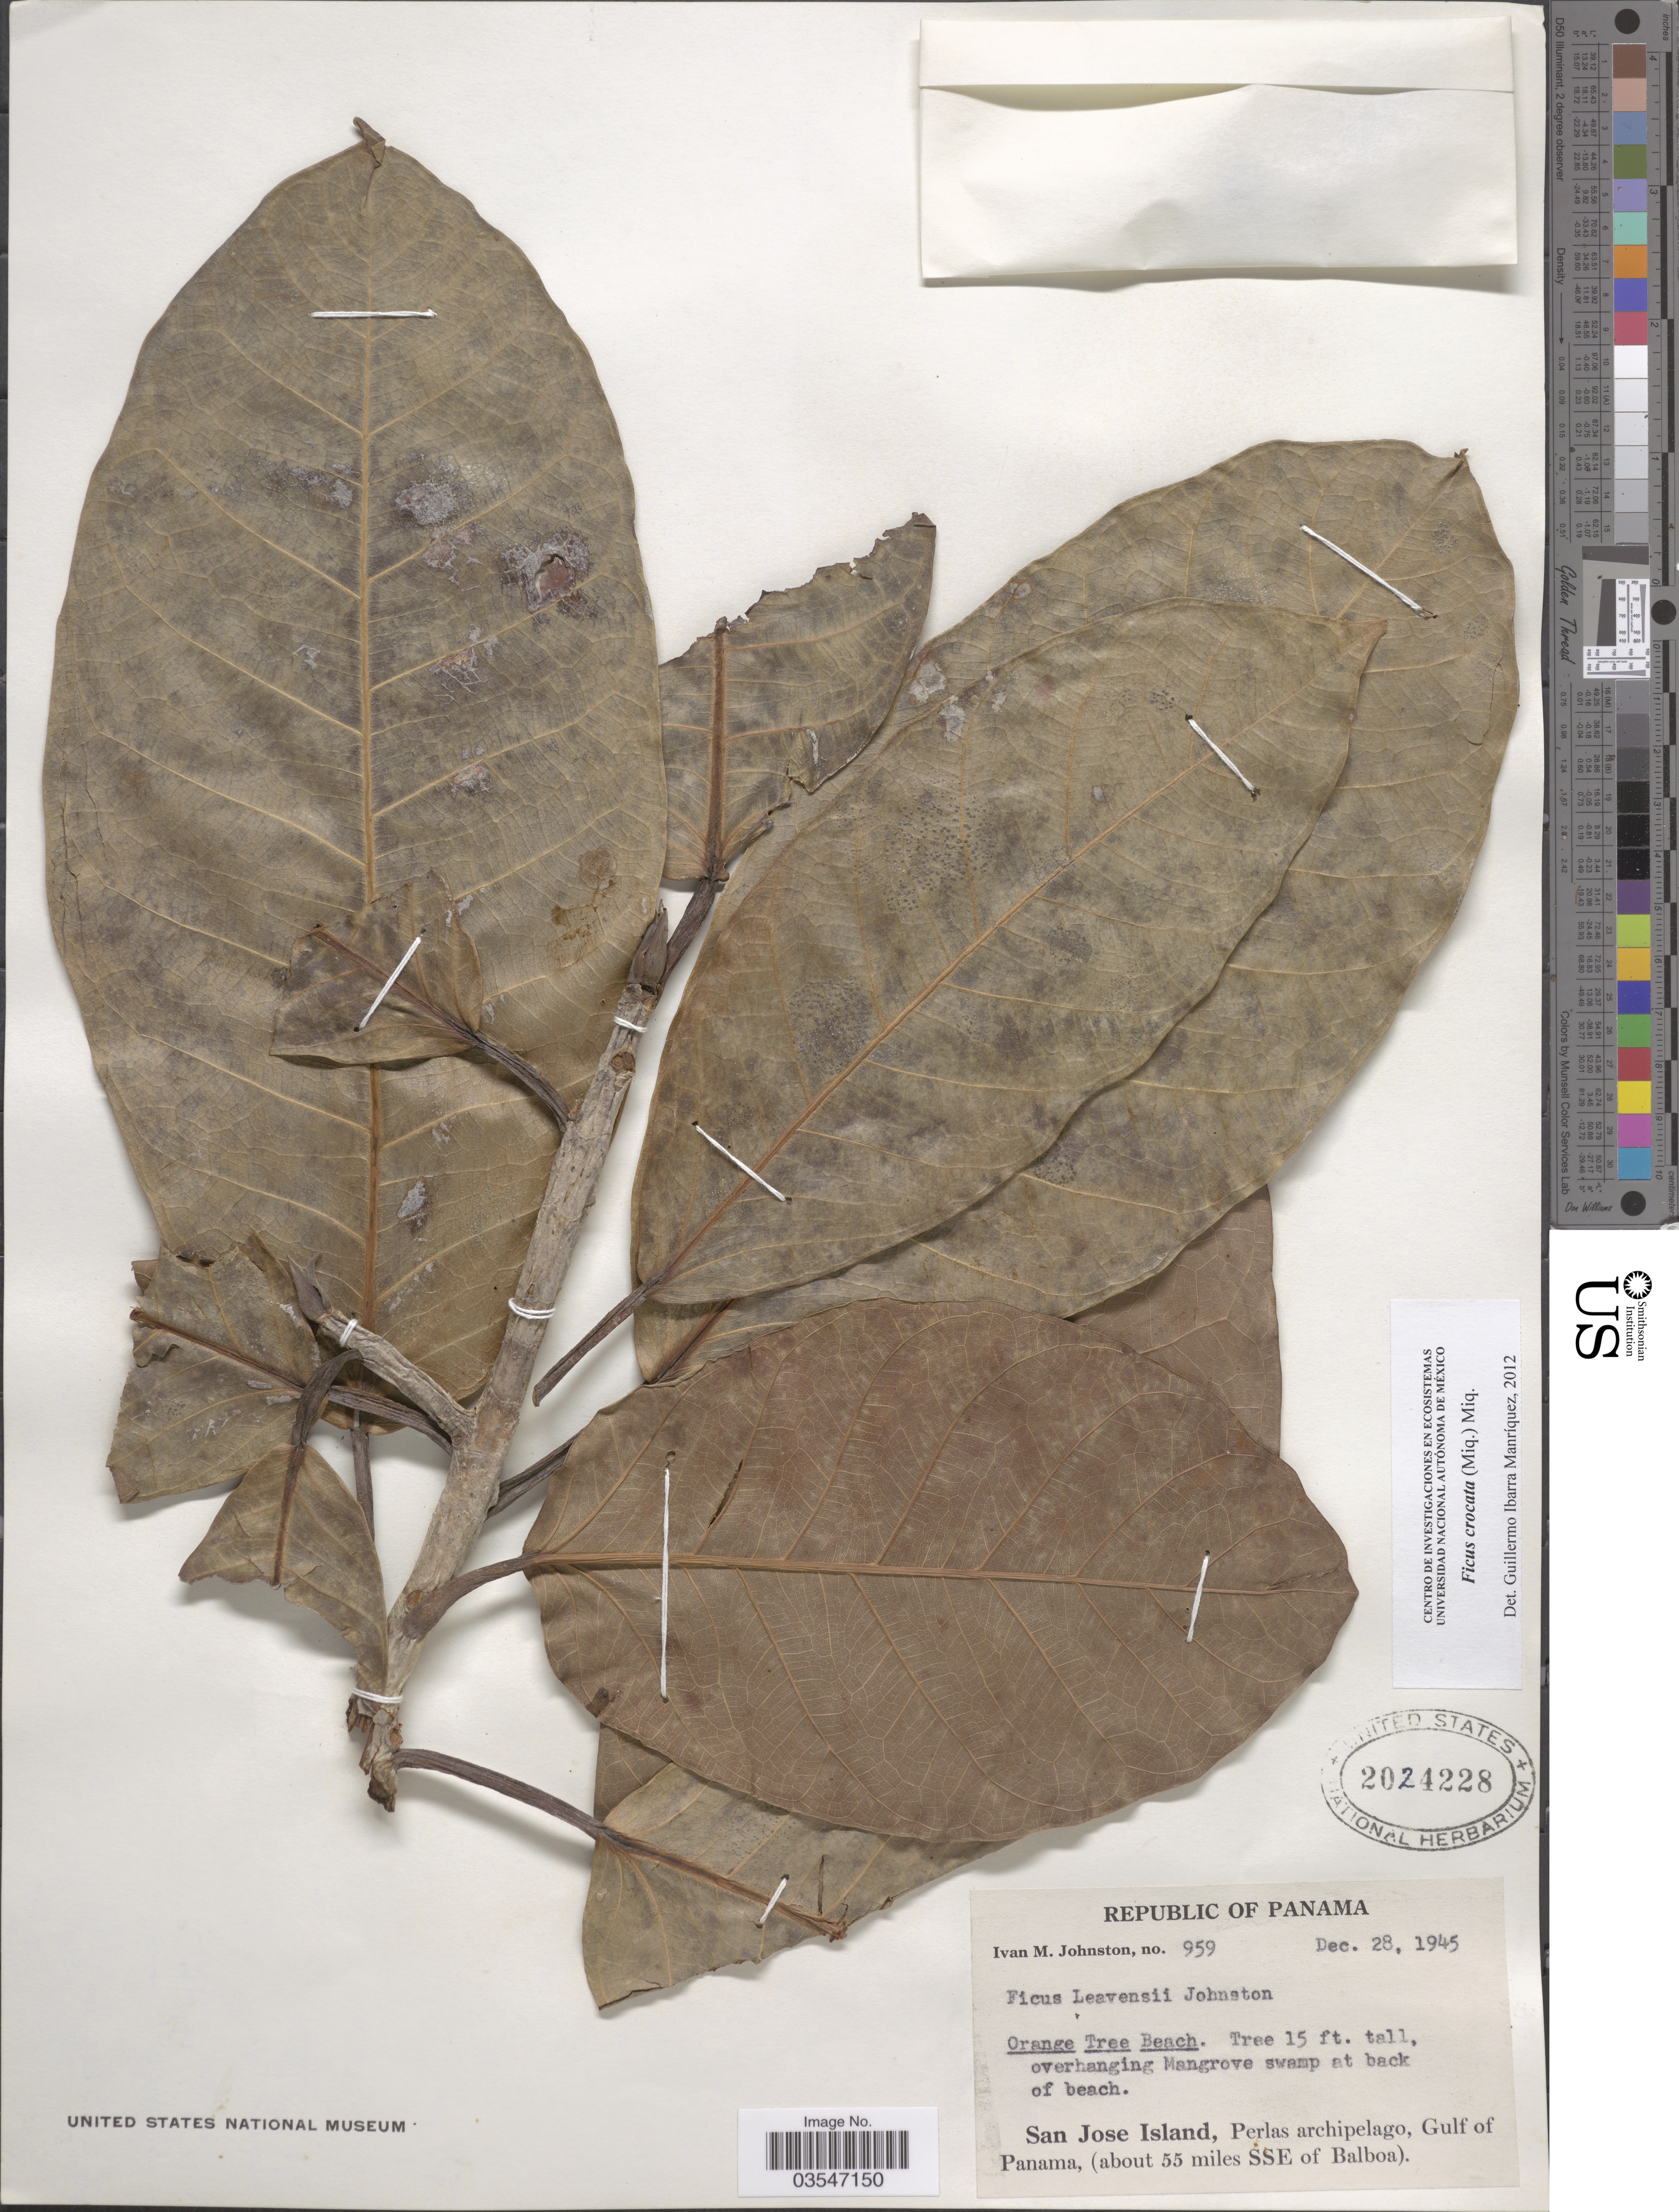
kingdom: Plantae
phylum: Tracheophyta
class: Magnoliopsida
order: Rosales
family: Moraceae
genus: Ficus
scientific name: Ficus crocata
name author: (Miq.) Miq.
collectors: I.M. Johnston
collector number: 959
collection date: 1945-12-28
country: Panama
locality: Orange Tree Beach. San Jose Island, Perlas archipelago, Gulf of Panama, (about 55 miles SSE of Balboa).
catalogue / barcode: US 2024228